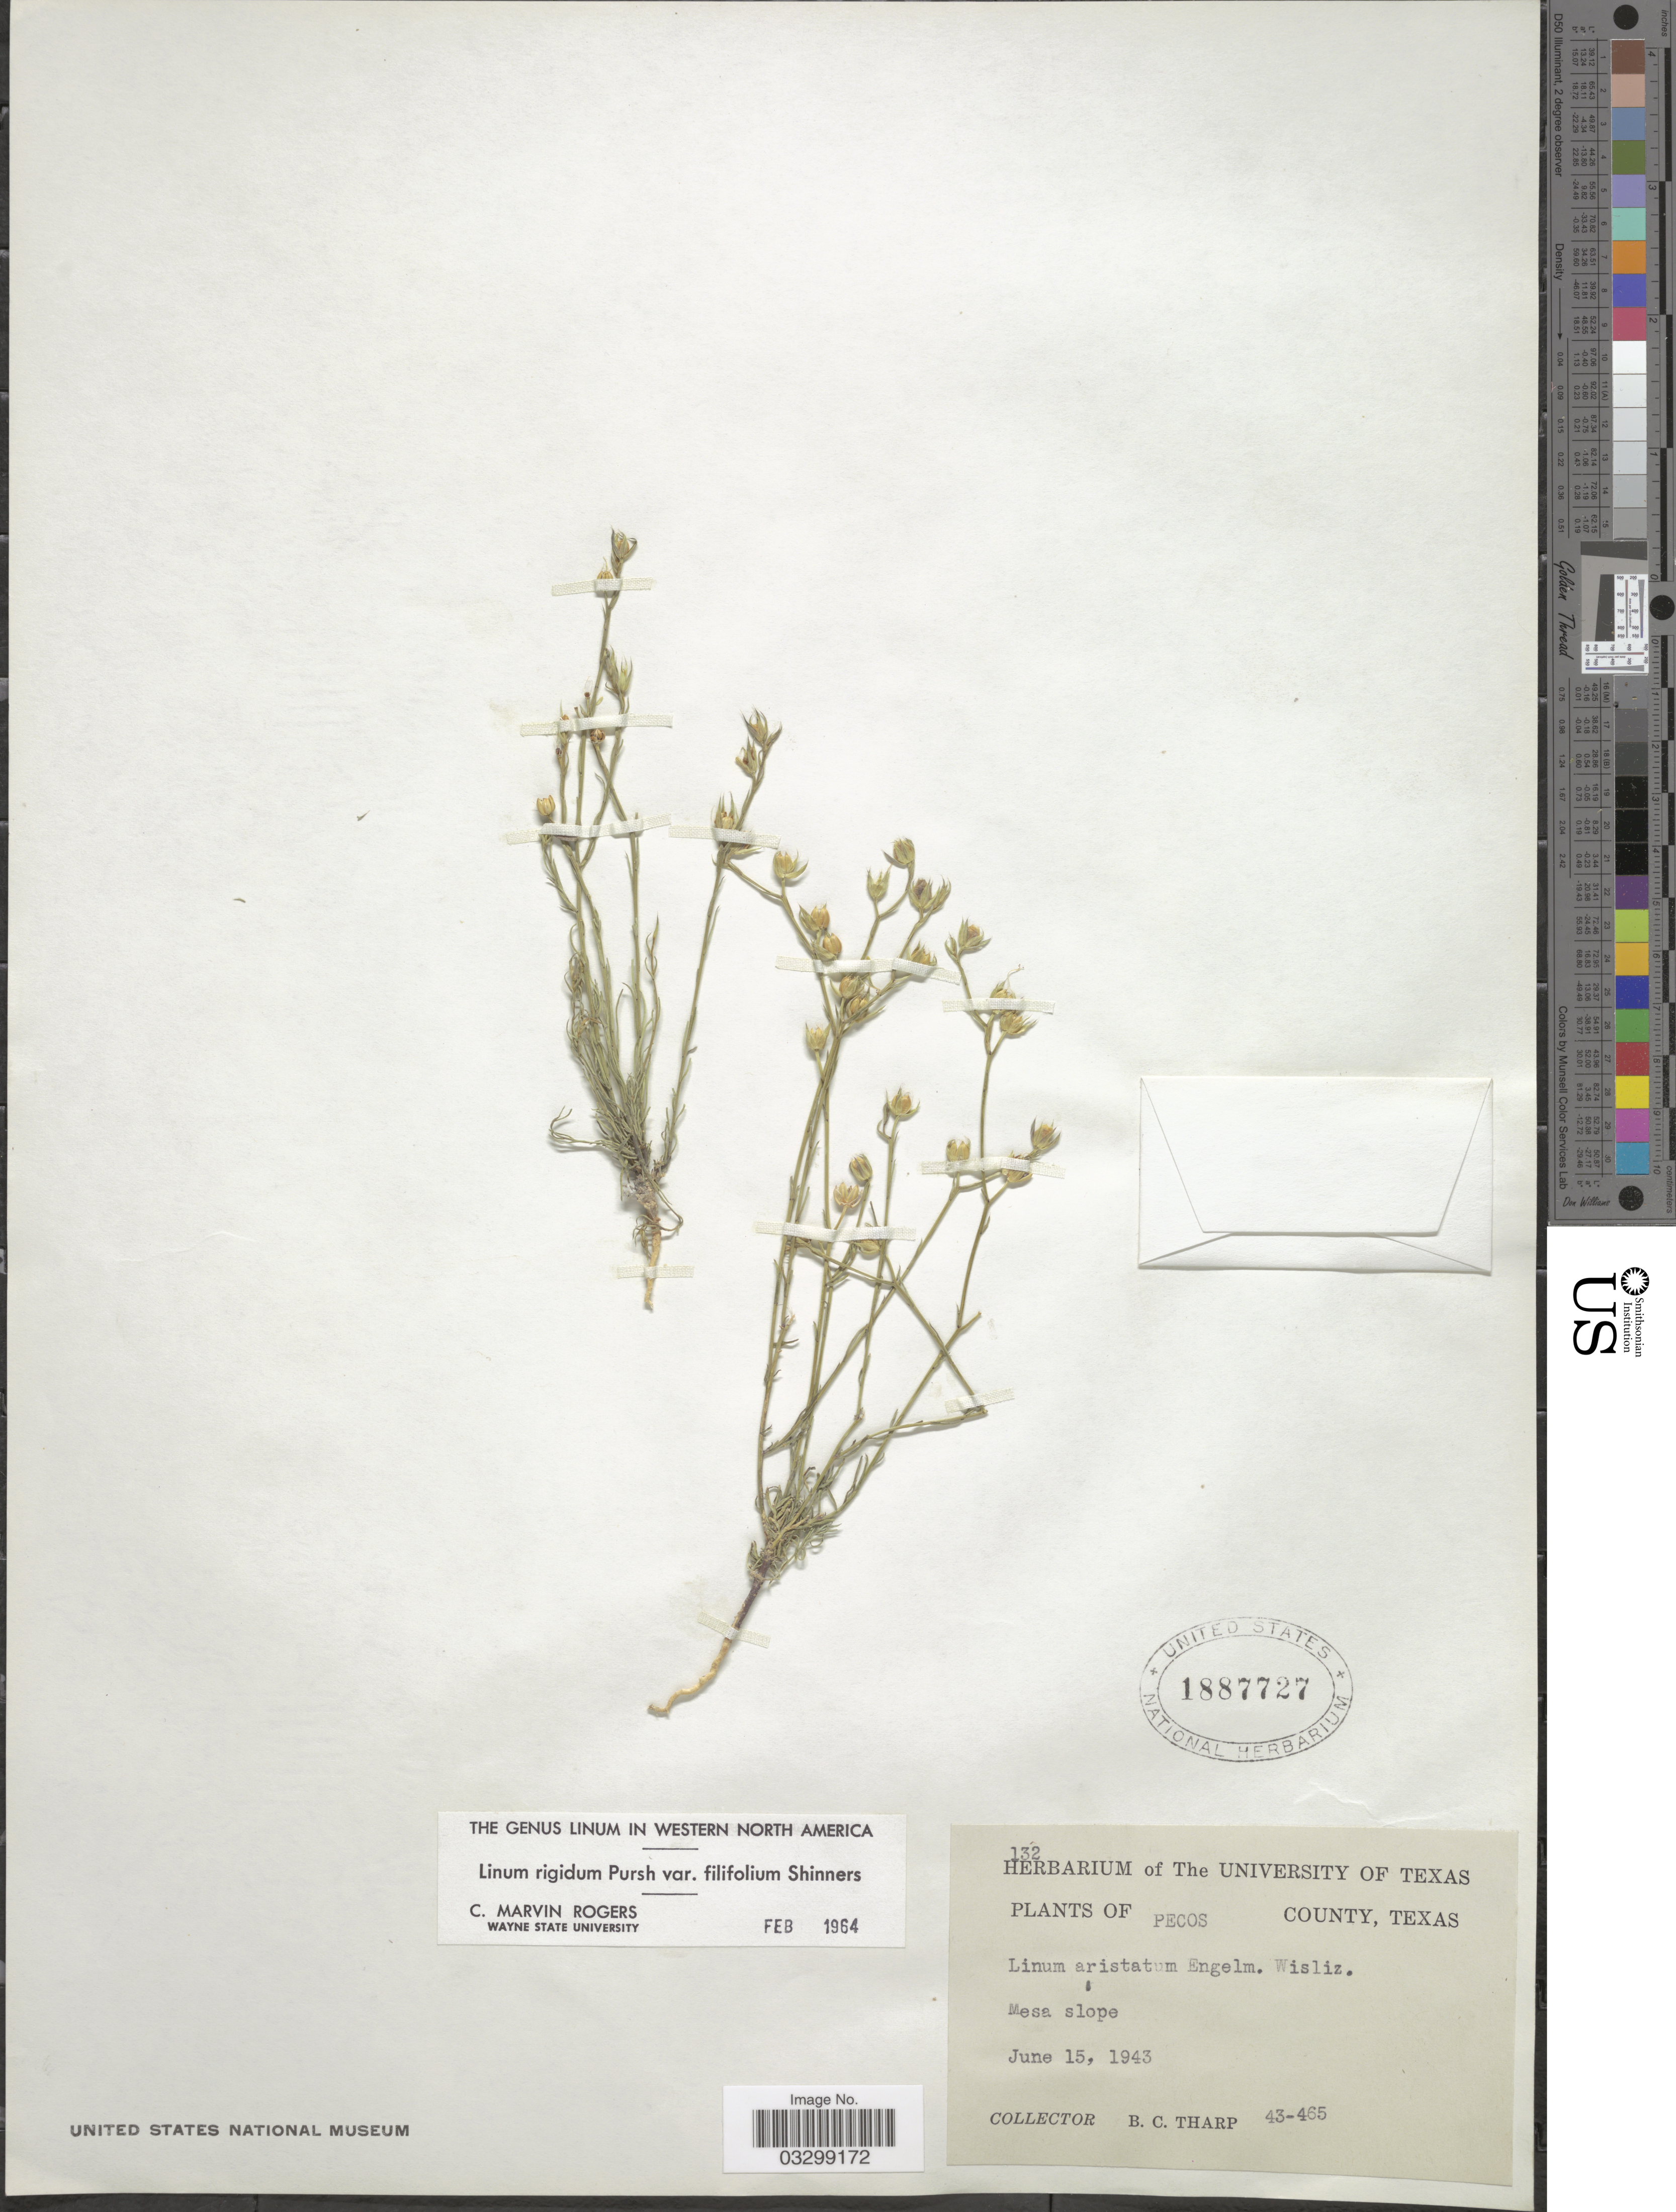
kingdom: Plantae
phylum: Tracheophyta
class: Magnoliopsida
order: Malpighiales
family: Linaceae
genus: Linum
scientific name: Linum rigidum var. filifolium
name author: Pursh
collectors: B. C. Tharp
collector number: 43-465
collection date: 1943-06-15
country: United States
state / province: Texas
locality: Pecos County. Mesa slope.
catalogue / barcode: US 1887727